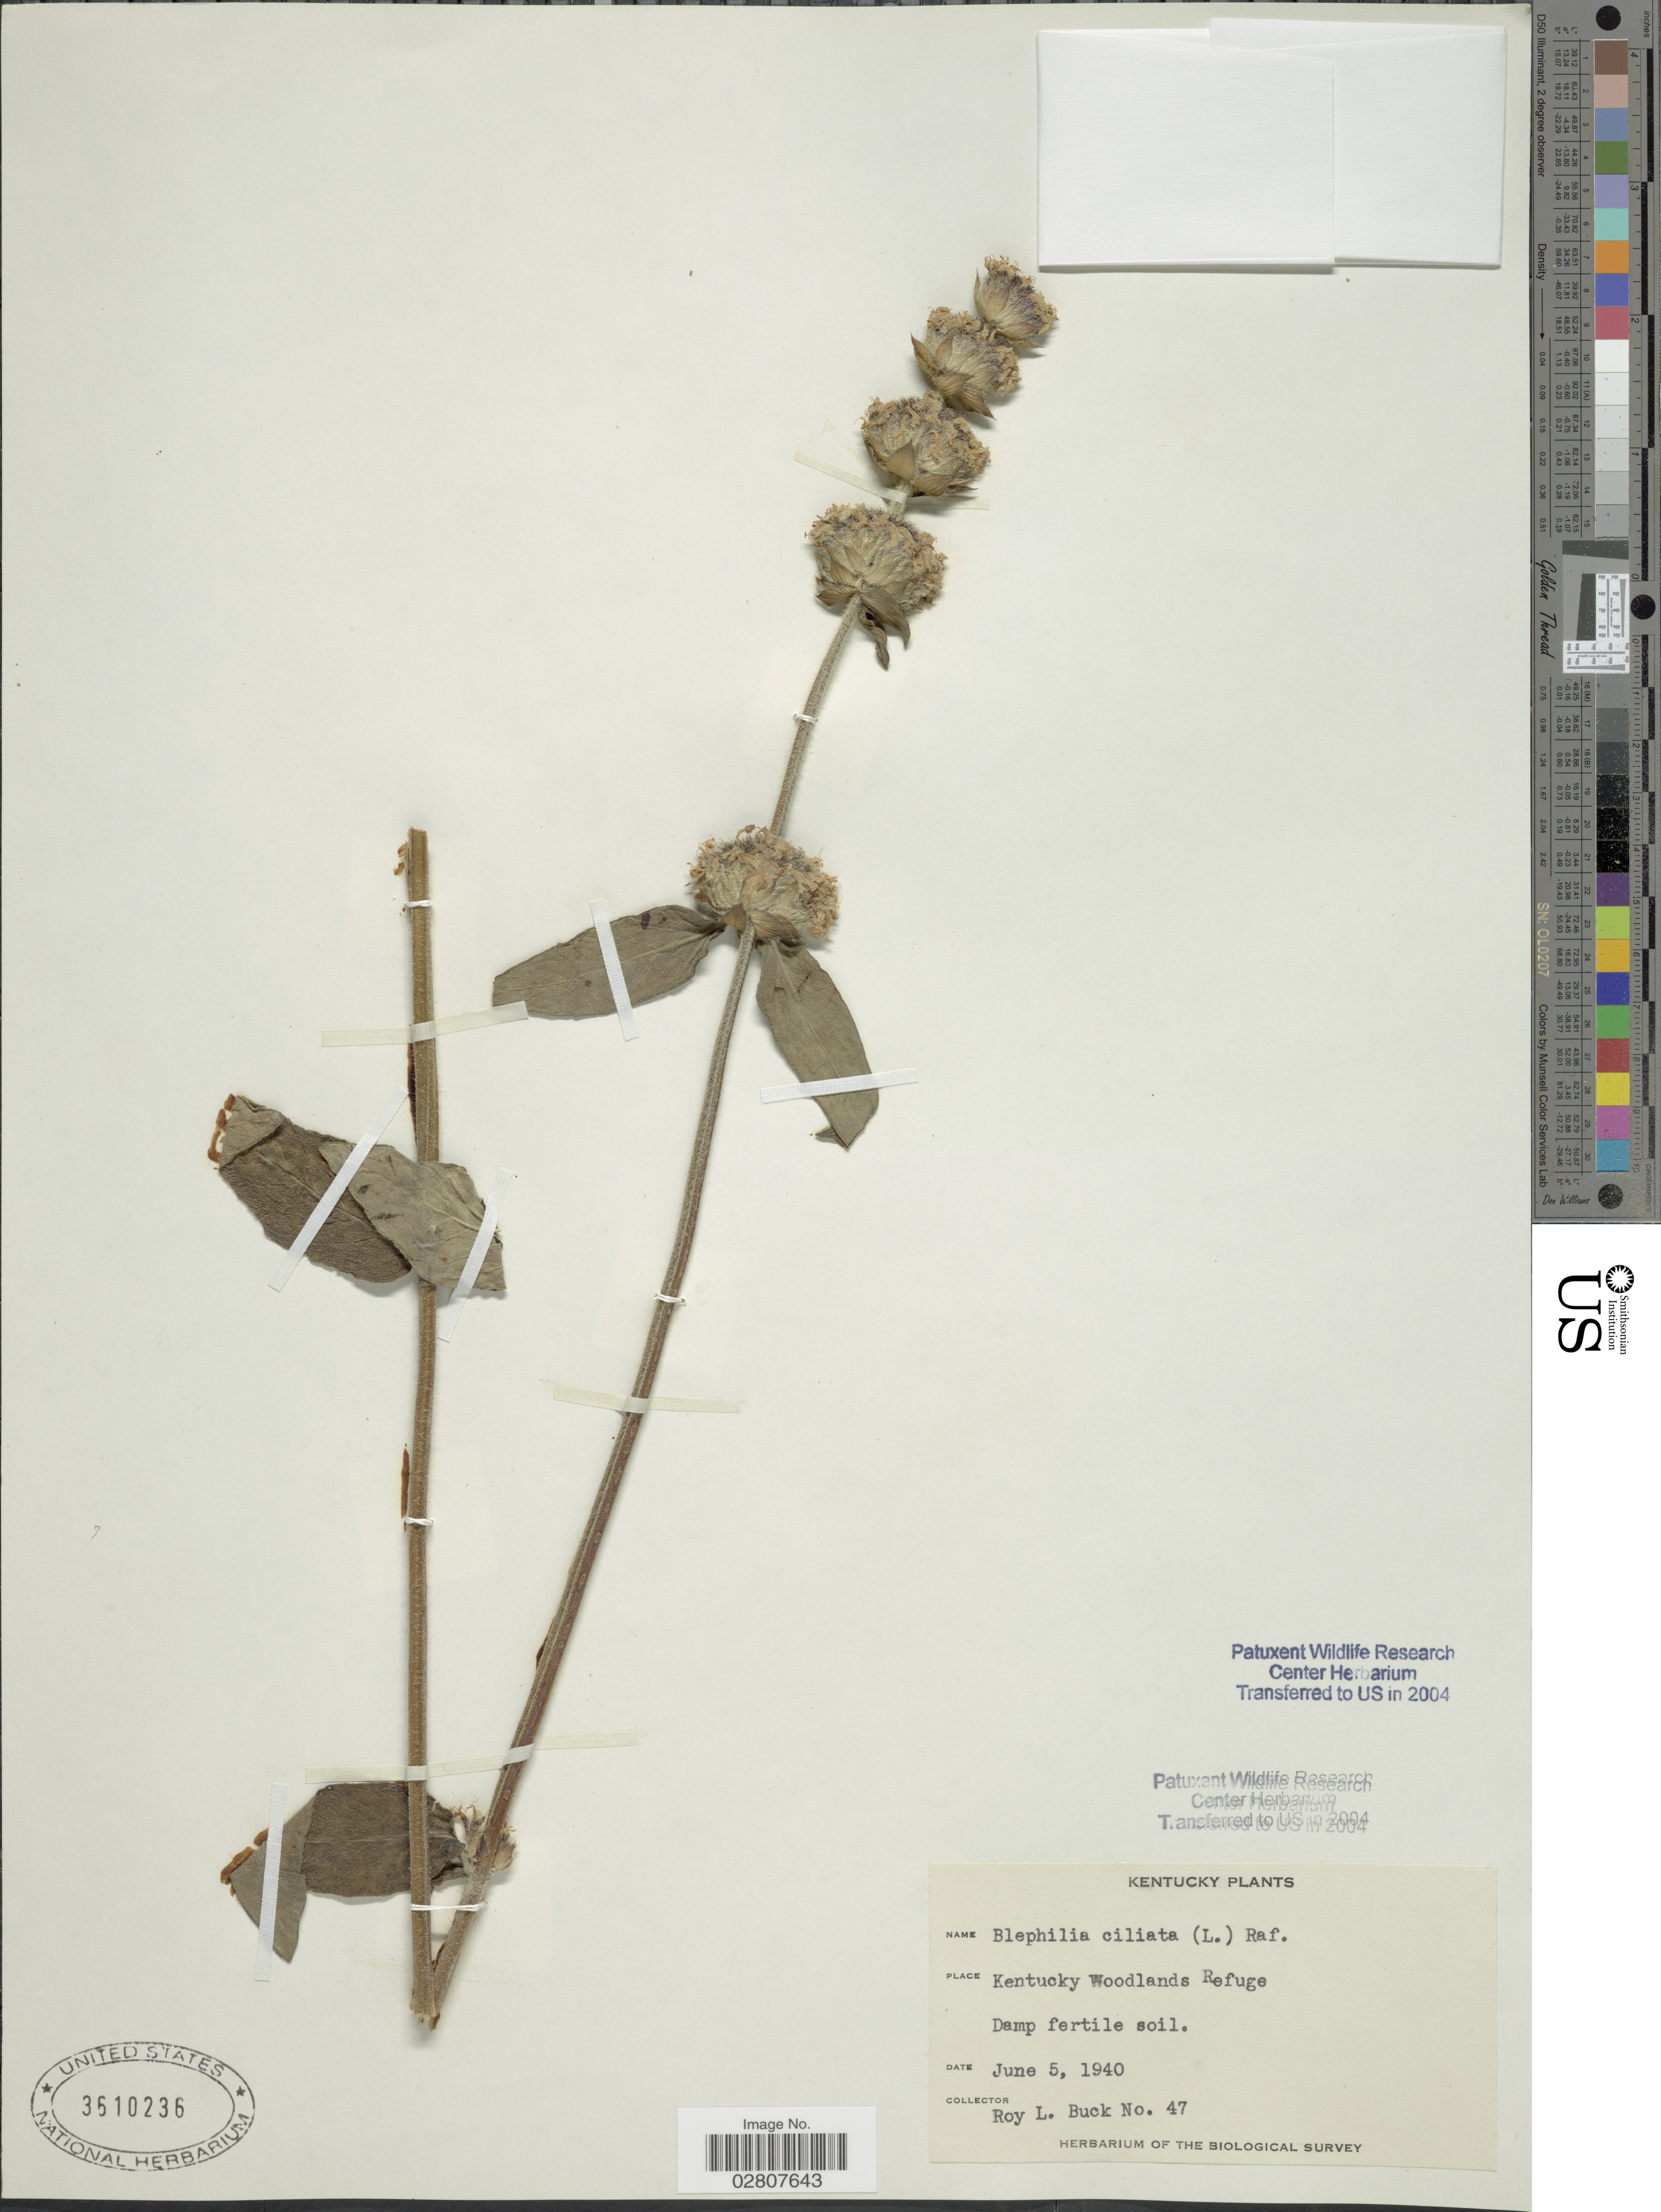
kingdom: Plantae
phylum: Tracheophyta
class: Magnoliopsida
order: Lamiales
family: Lamiaceae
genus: Blephilia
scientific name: Blephilia ciliata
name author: (L.) Raf. ex Benth.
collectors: R. Buck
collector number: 47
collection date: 1940-06-05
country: United States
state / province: Kentucky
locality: Kentucky Woodlands Refuge.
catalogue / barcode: US 3610236